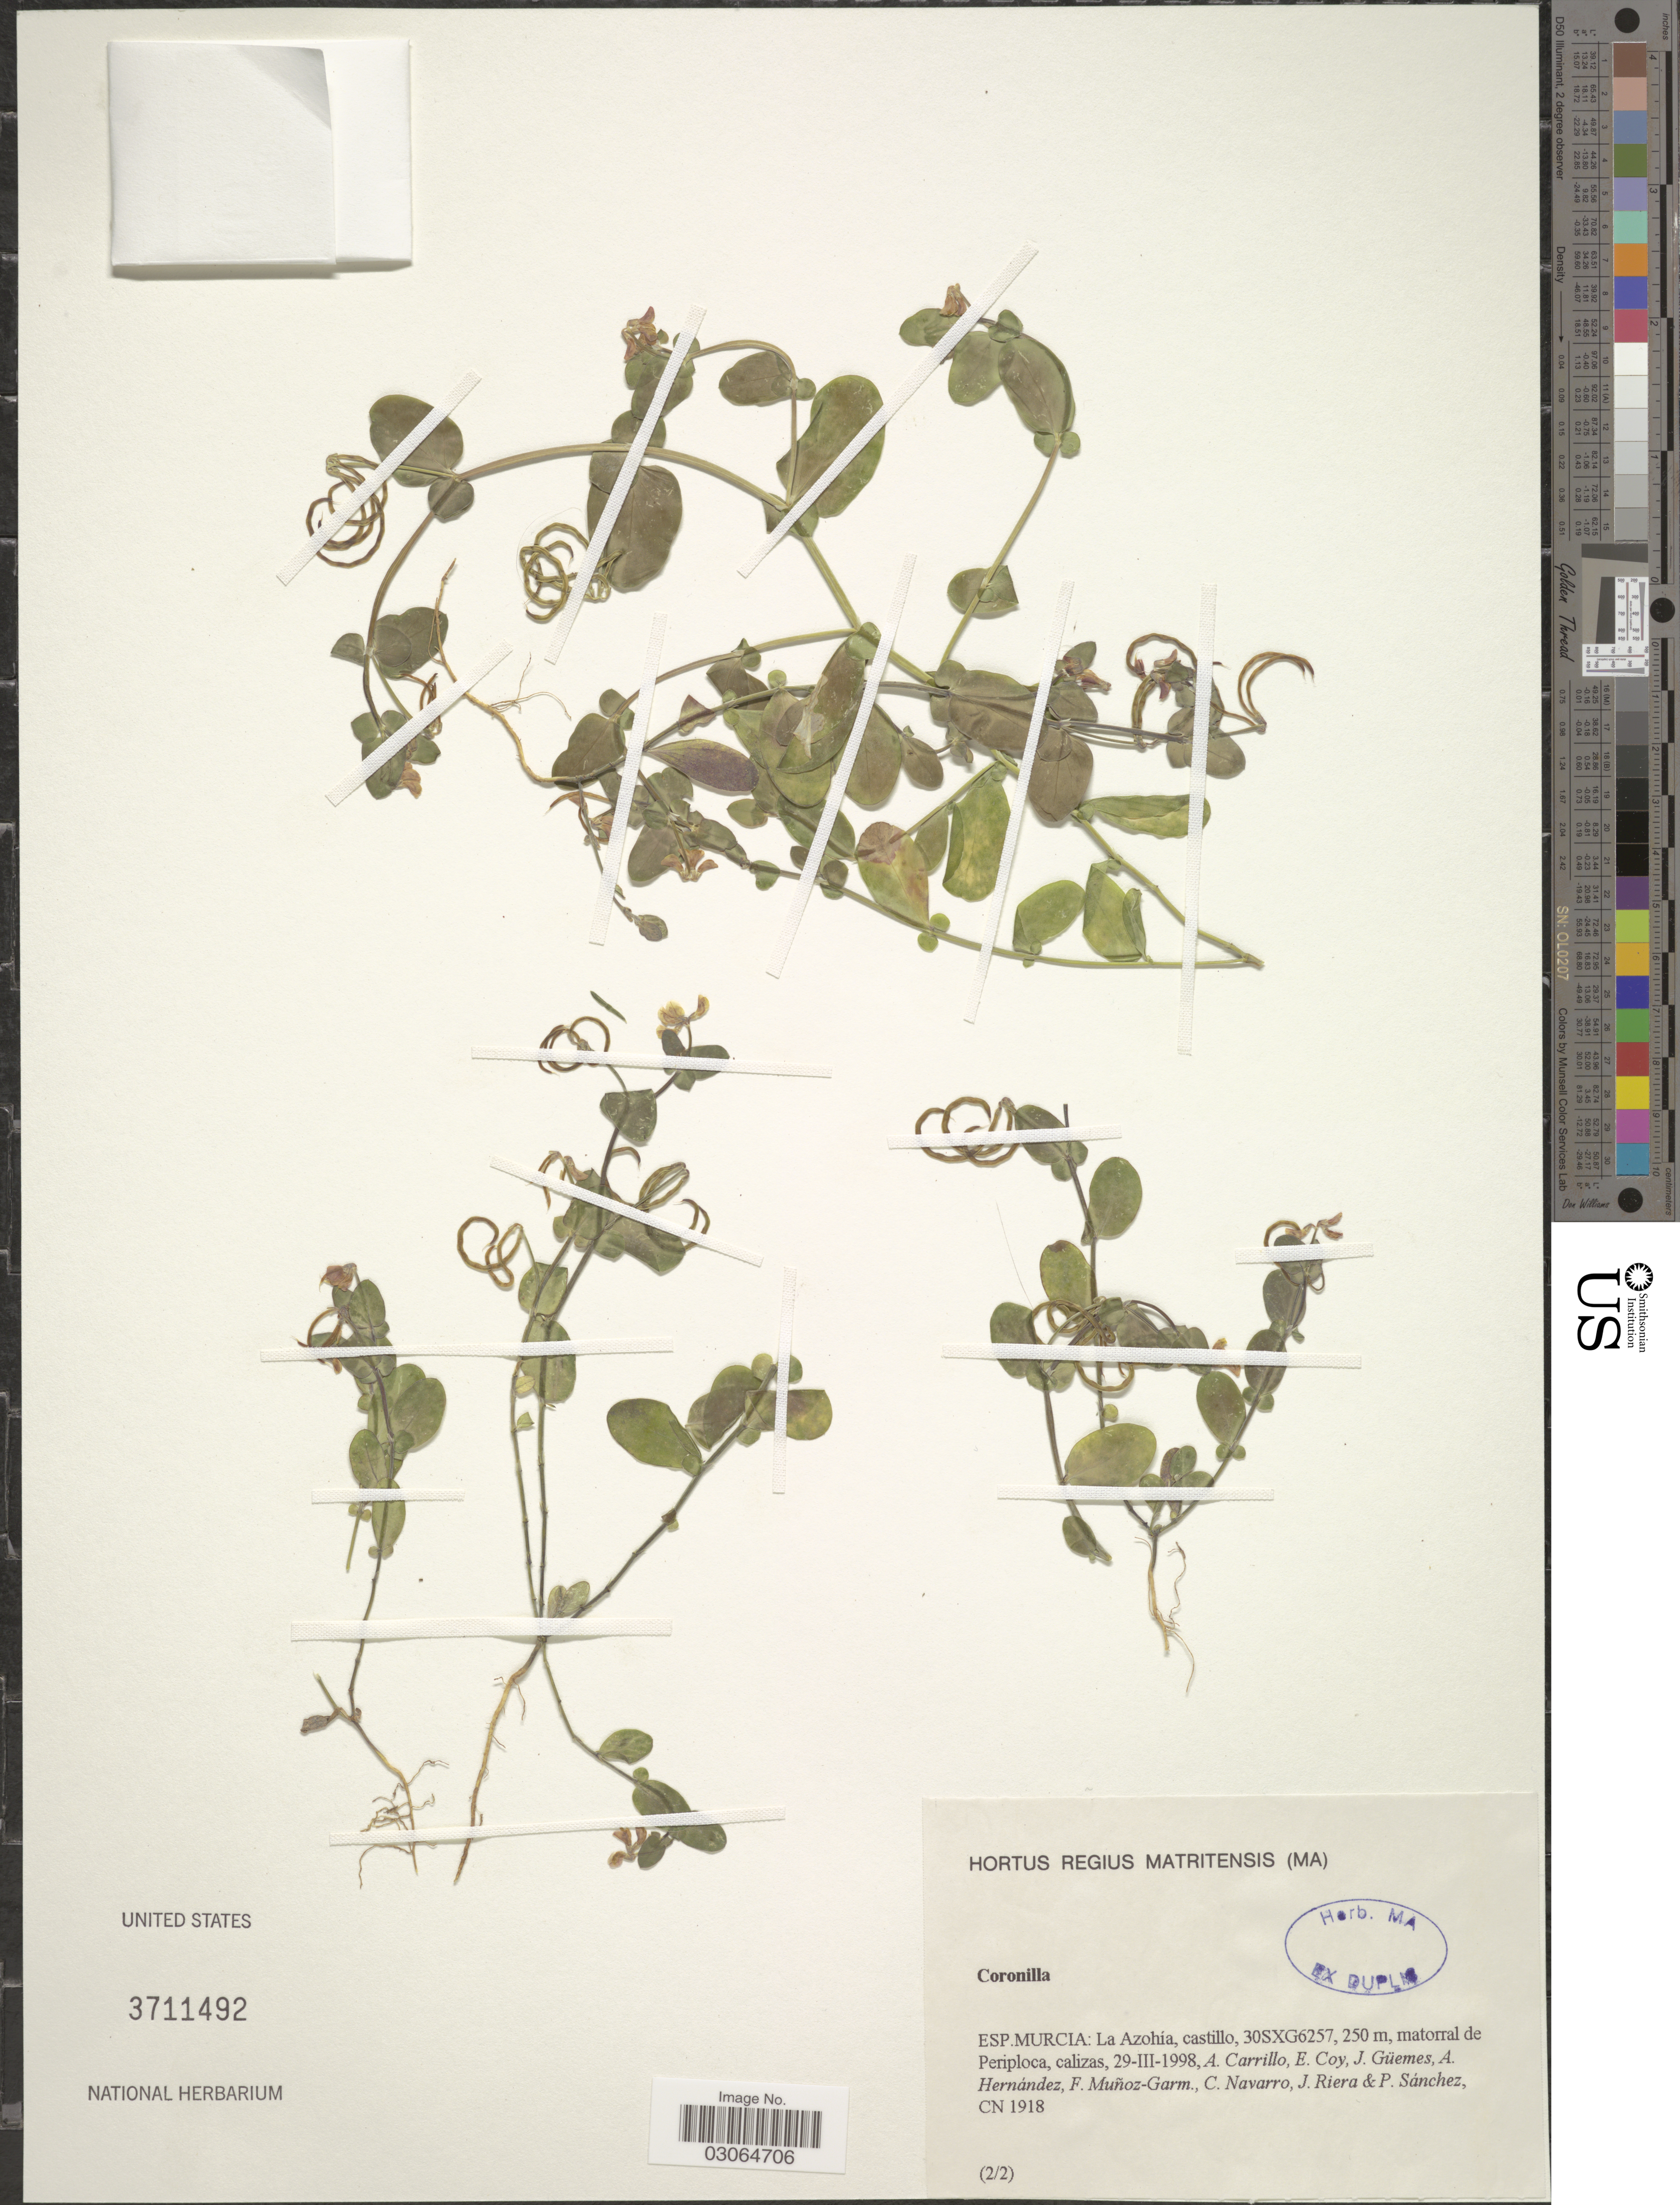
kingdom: Plantae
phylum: Tracheophyta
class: Magnoliopsida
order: Fabales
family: Fabaceae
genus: Coronilla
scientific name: Coronilla sp.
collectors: A. Carrillo, E. Coy, J. Güemes, A. Hernández & et al.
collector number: CN 1918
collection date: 1998-03-29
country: Spain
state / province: Murcia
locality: La Azohia, castillo, 30SXG6257. Matorral de Periploca, calizas.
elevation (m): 250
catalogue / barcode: US 3711492